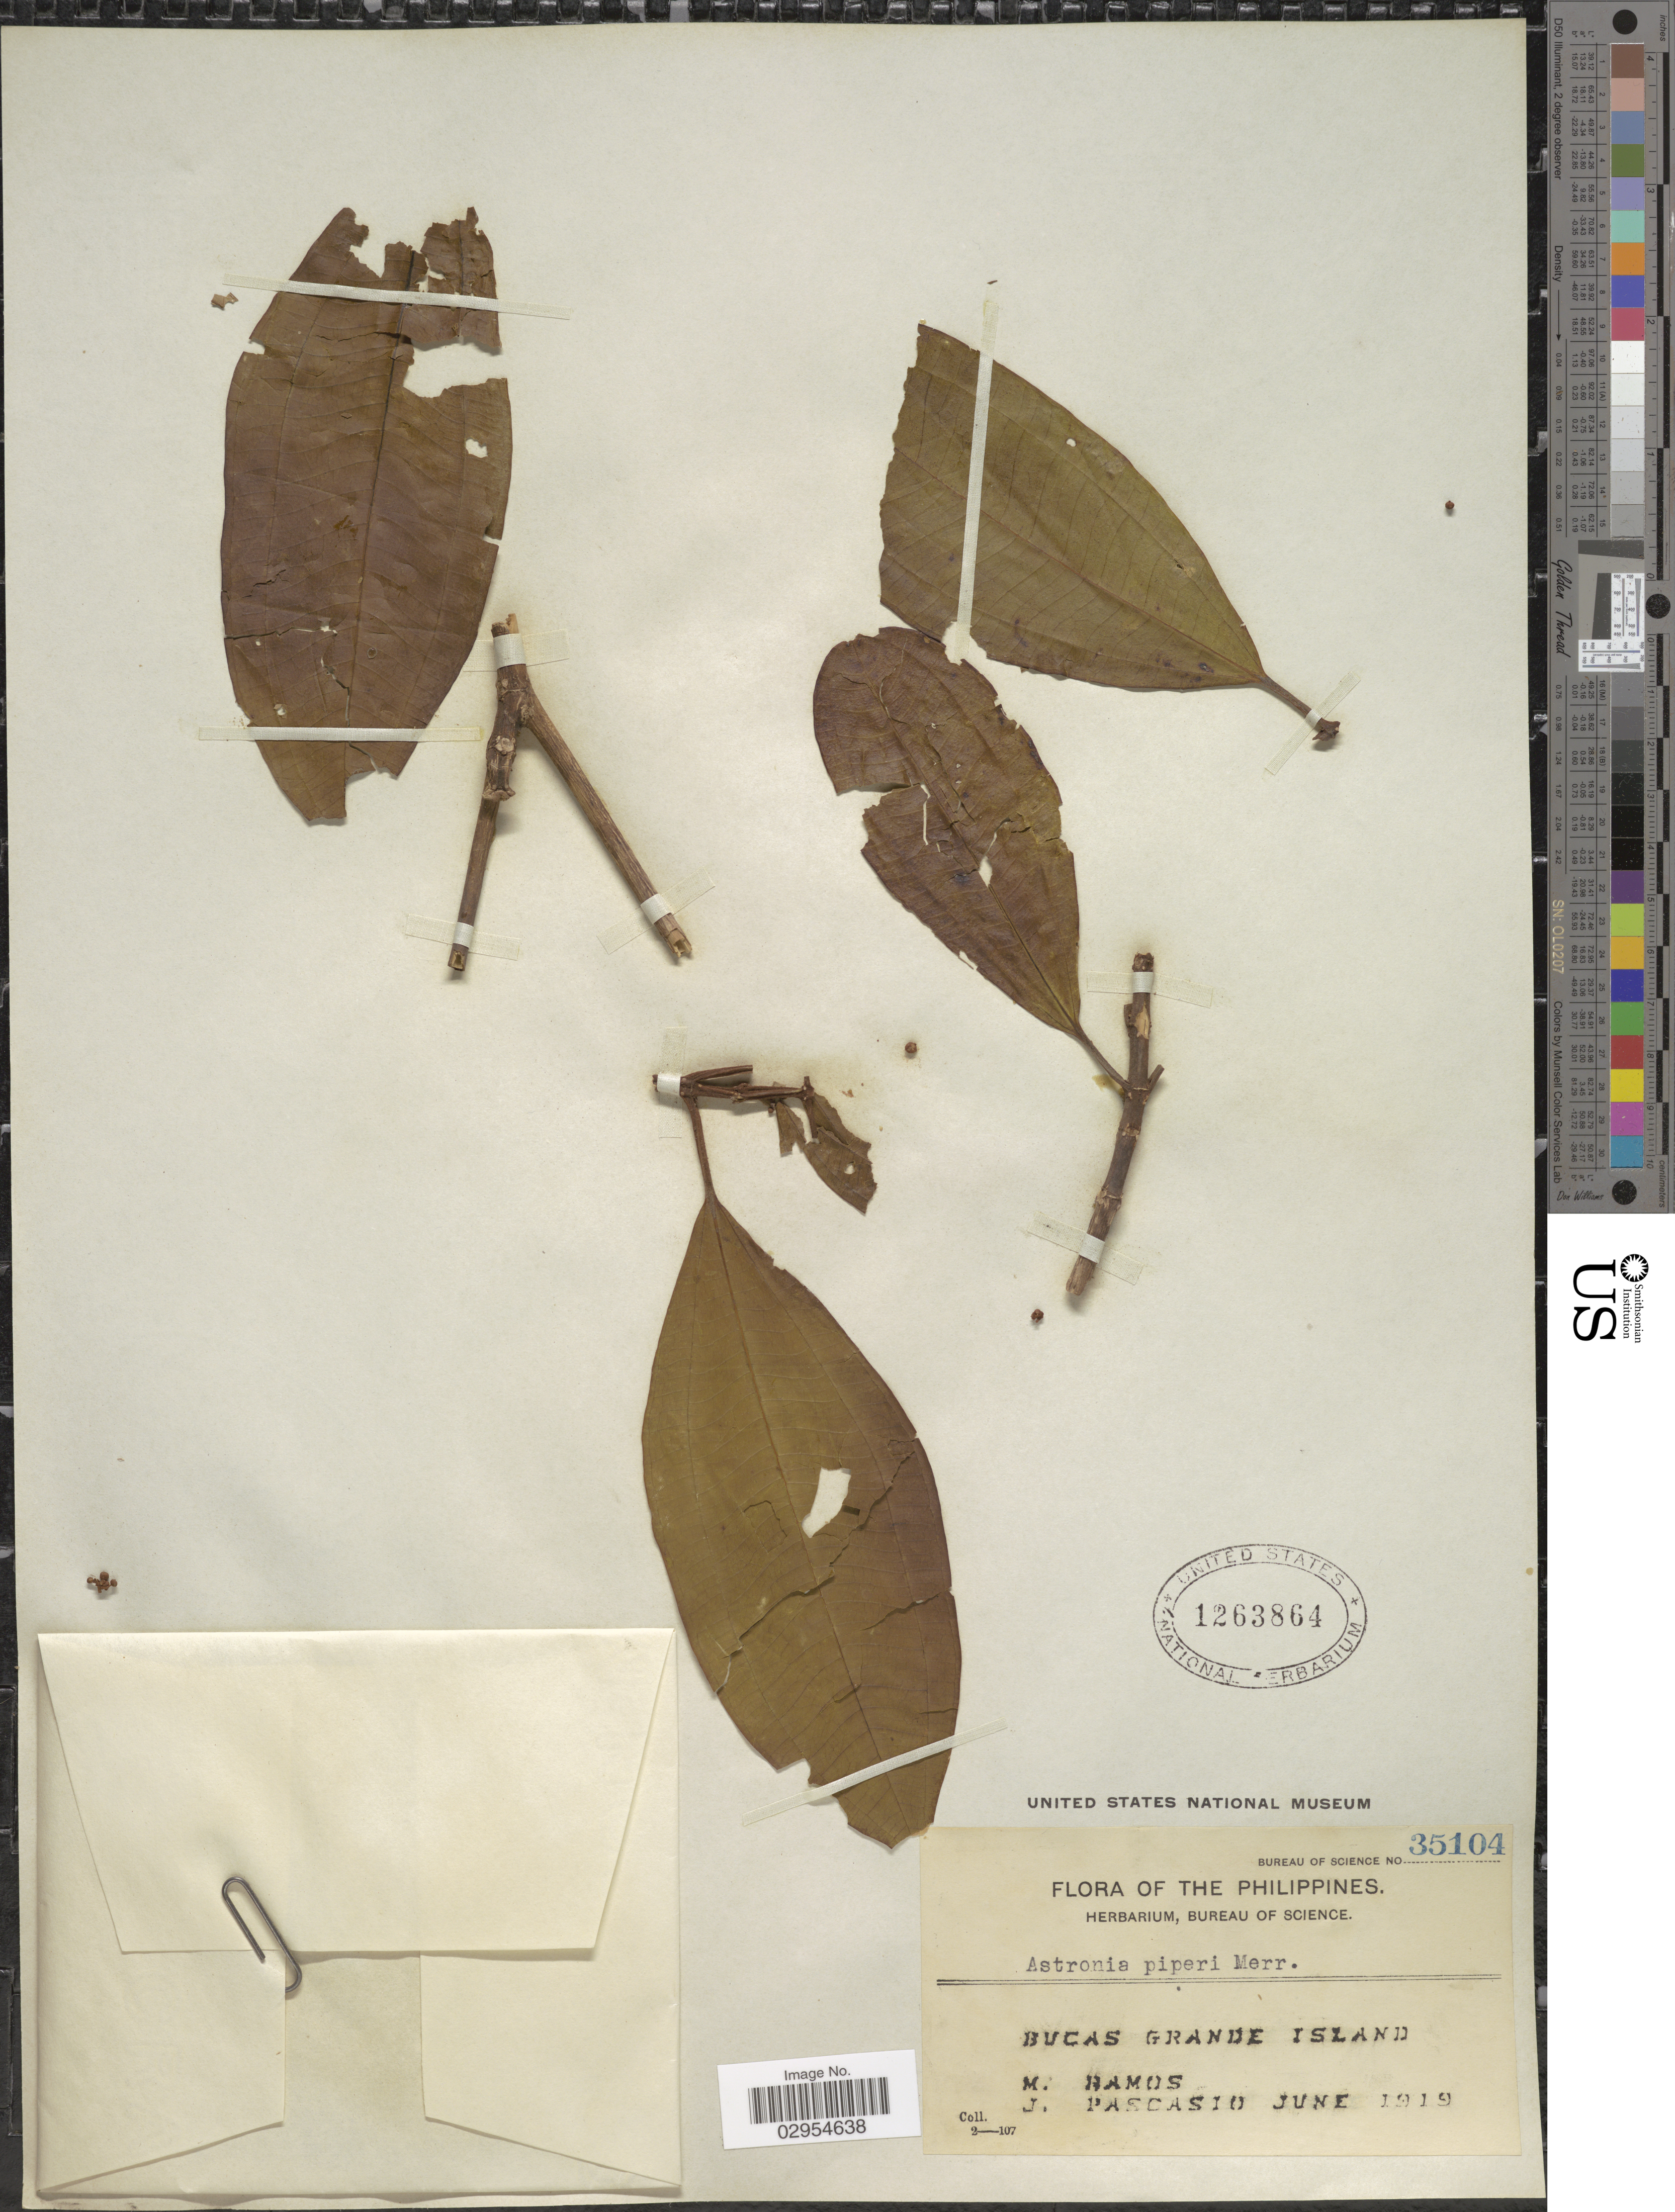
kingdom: Plantae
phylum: Tracheophyta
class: Magnoliopsida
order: Myrtales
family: Melastomataceae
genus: Astronia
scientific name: Astronia piperi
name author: Merr.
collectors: M. Ramos & J. Pascasio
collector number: Bureau of Science 35104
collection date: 1919-06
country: Philippines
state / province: Caraga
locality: Bucas Grande Island.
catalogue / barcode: US 1263864